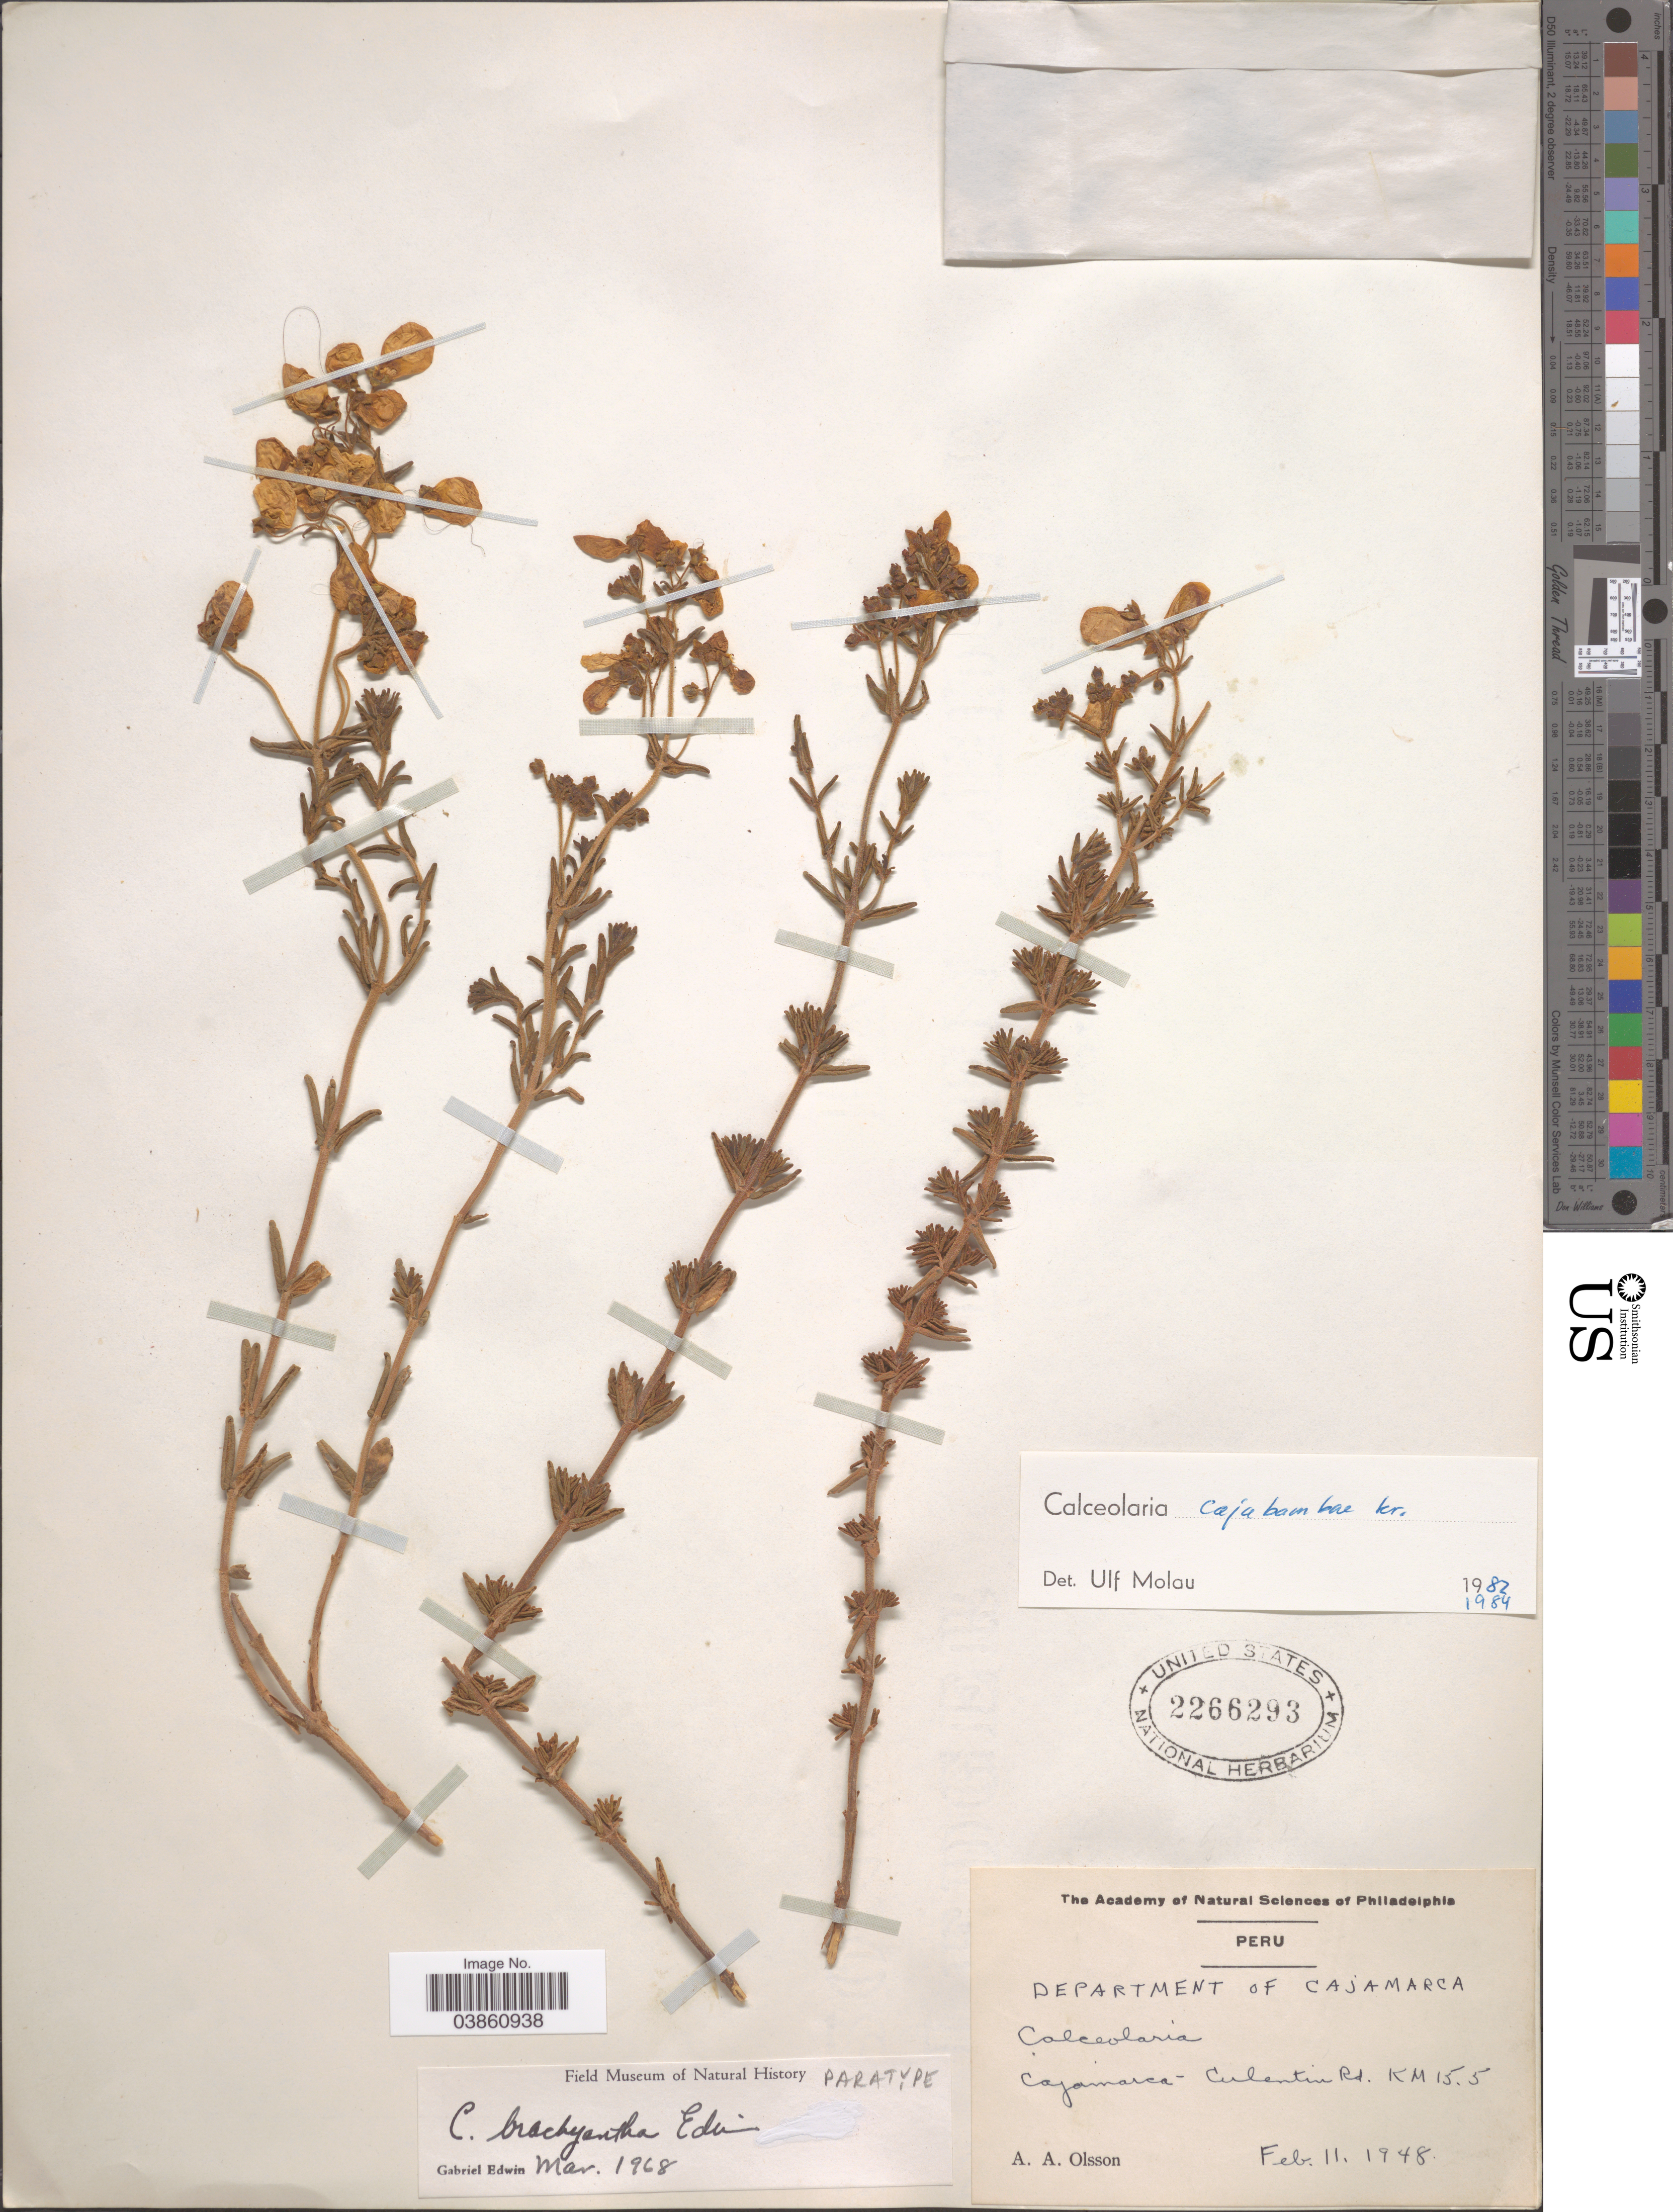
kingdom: Plantae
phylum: Tracheophyta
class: Magnoliopsida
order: Lamiales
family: Calceolariaceae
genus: Calceolaria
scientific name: Calceolaria cajabambae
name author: Kraenzl.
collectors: A. Olsson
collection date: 1948-02-11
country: Peru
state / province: Cajamarca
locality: Department of Cajamarca. Cajamarca - Culentine Rd. Km 15.5.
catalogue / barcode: US 2266293